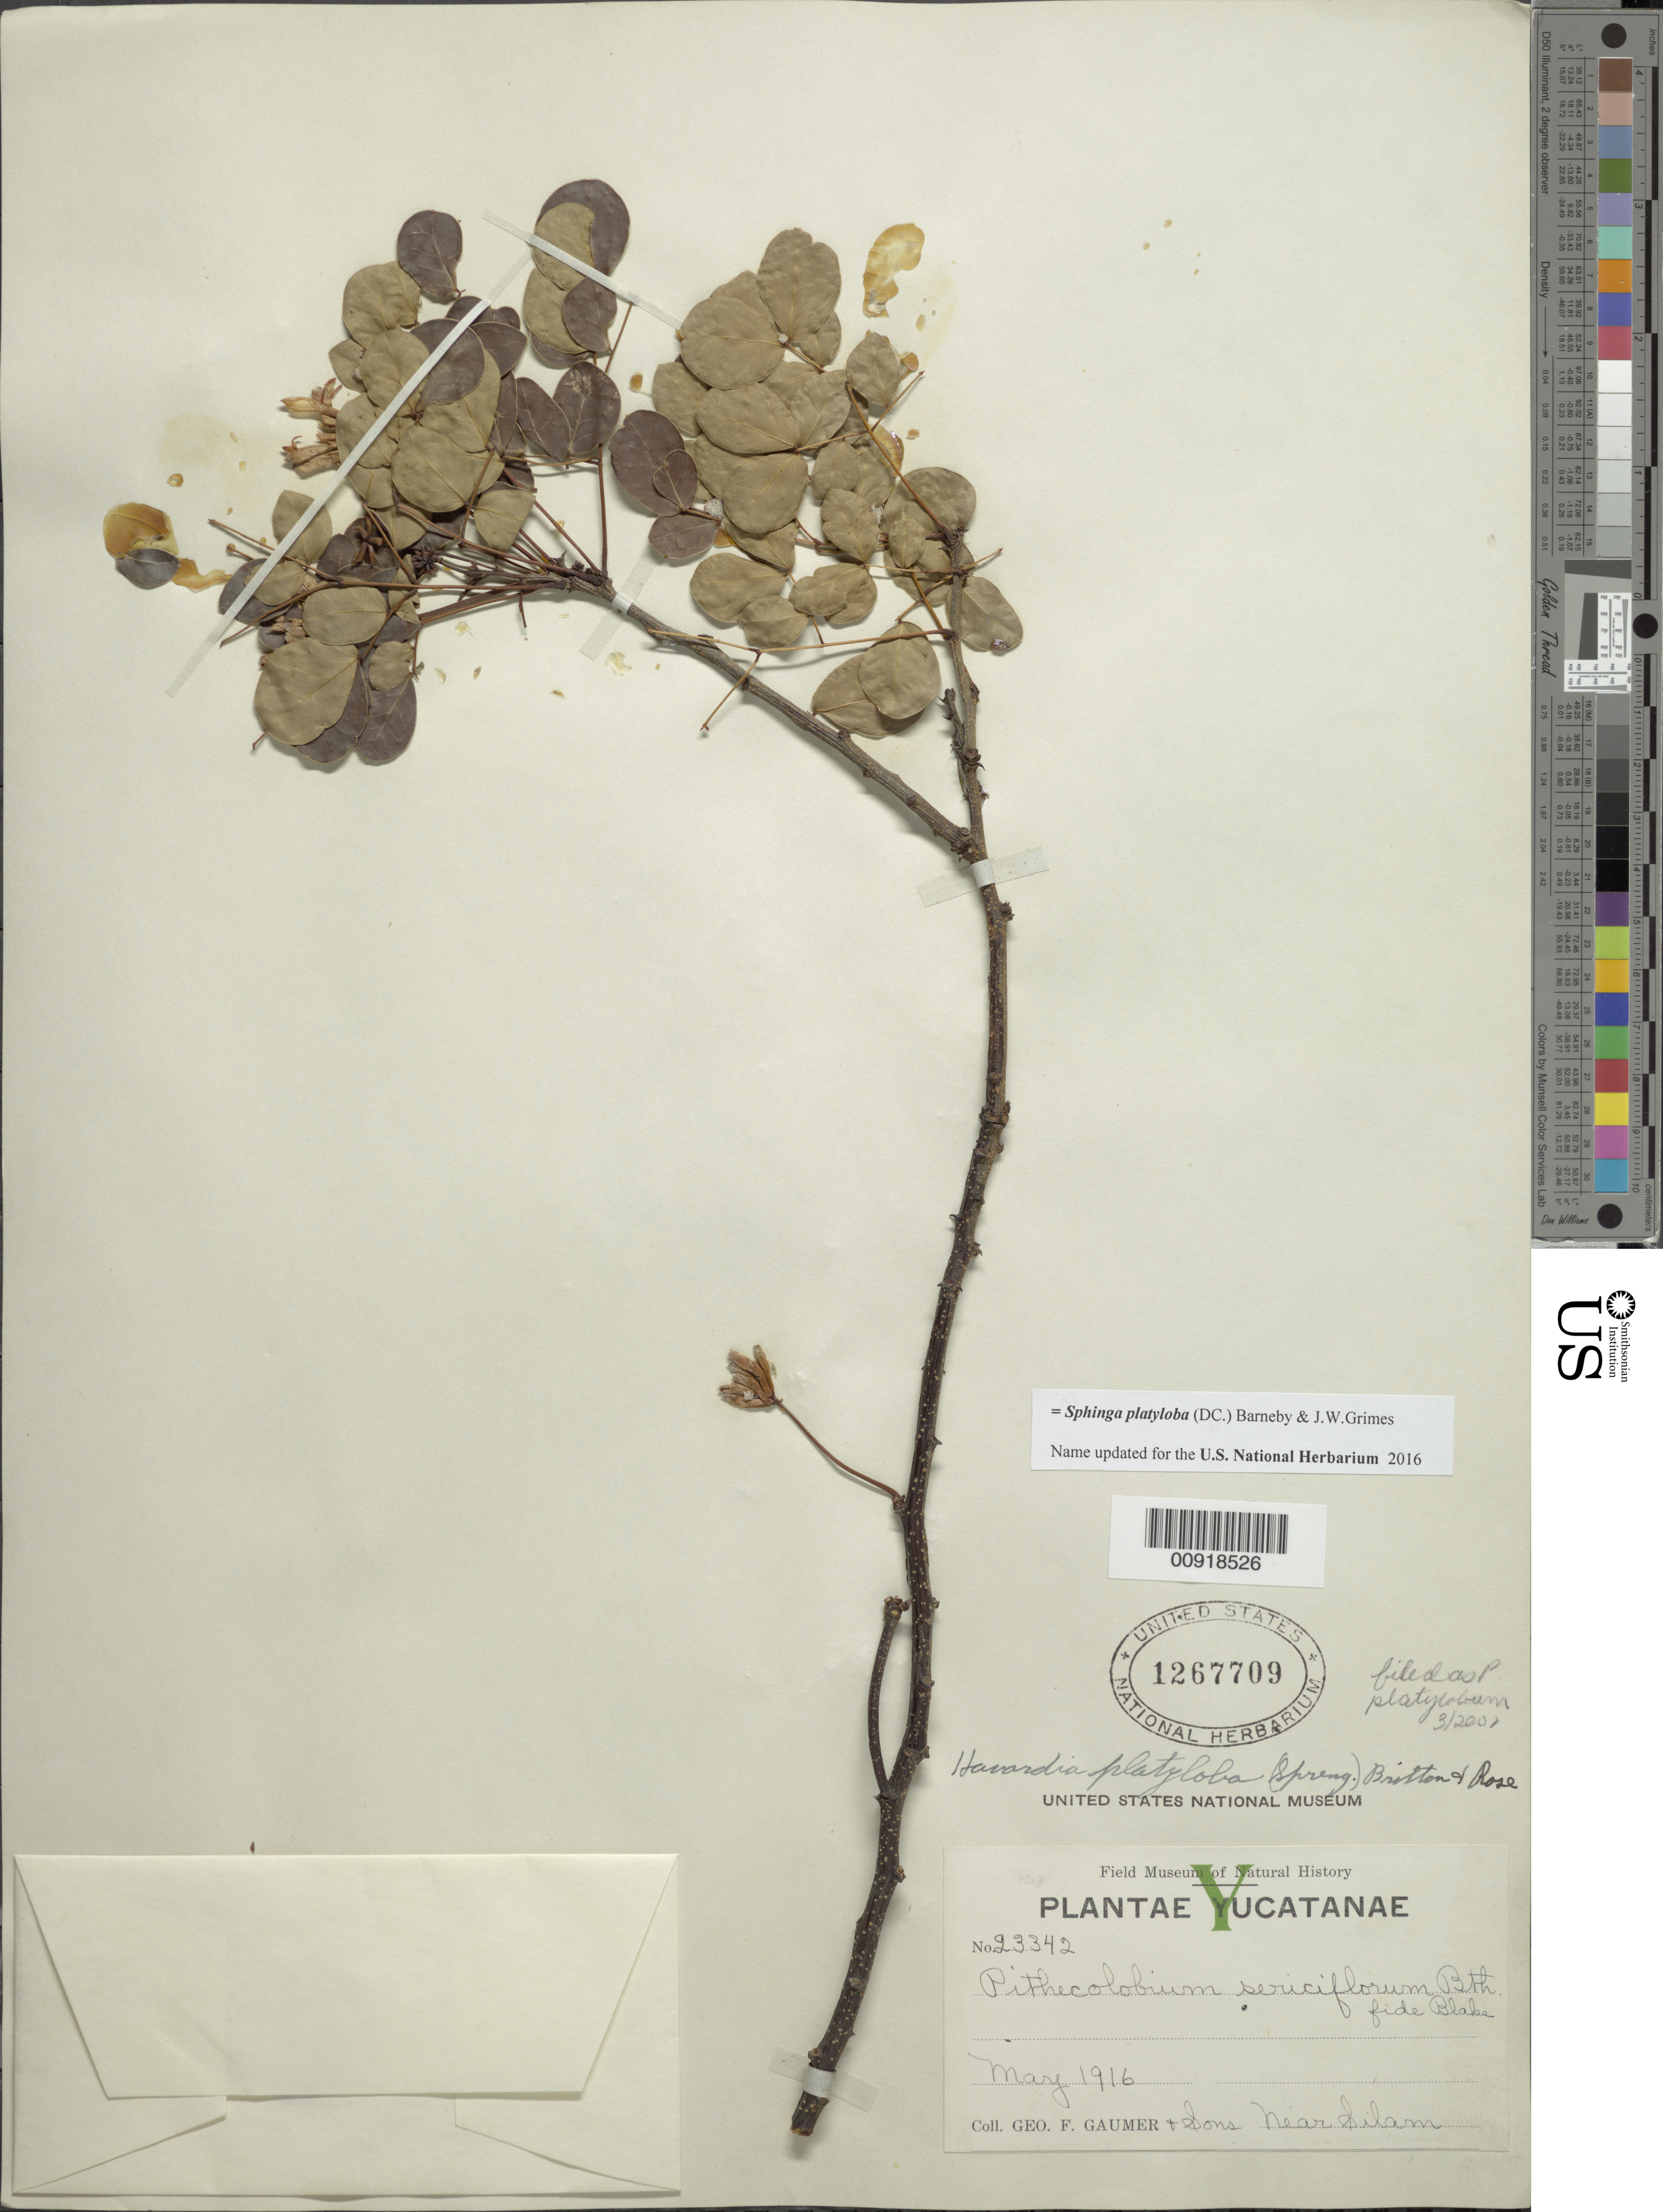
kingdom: Plantae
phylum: Tracheophyta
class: Magnoliopsida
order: Fabales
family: Fabaceae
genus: Sphinga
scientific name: Sphinga platyloba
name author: (DC.) Barneby & J.W. Grimes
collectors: G. F. Gaumer & et al.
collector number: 23342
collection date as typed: May 1916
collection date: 1916-05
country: Mexico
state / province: Yucatán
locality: Near Silam, Yucatán.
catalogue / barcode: US 1267709